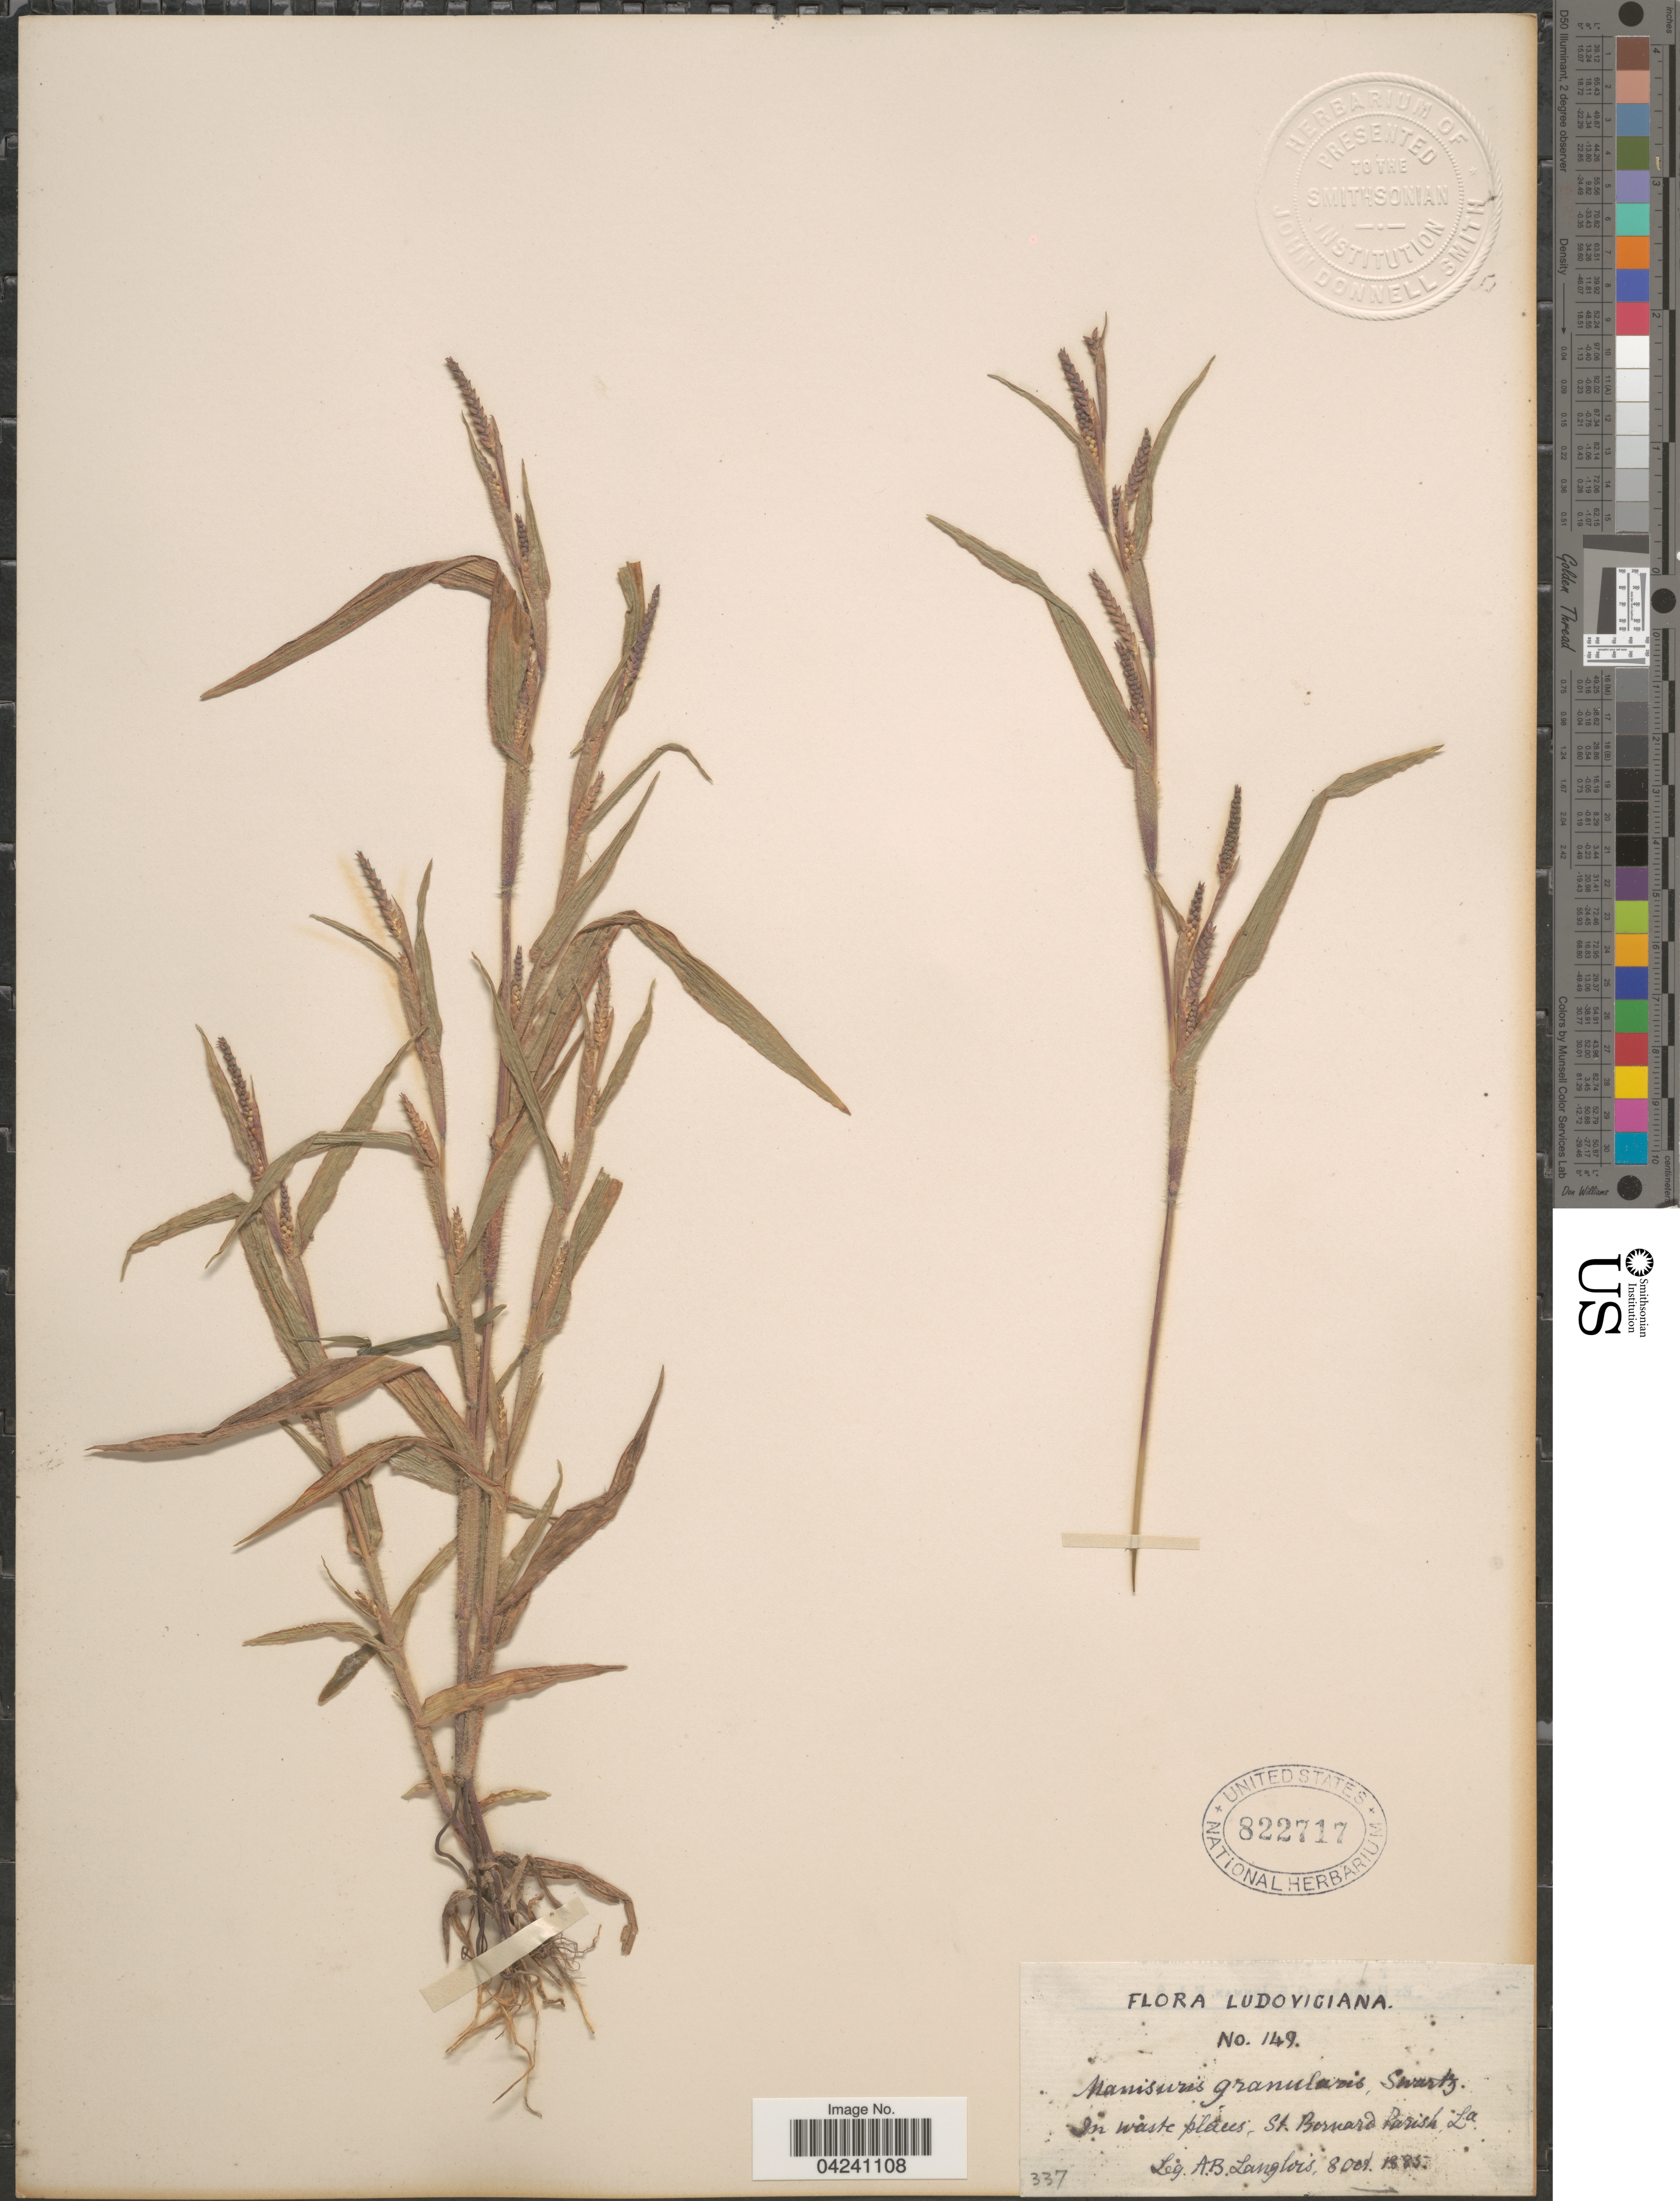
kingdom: Plantae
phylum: Tracheophyta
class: Liliopsida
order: Poales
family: Poaceae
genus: Hackelochloa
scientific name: Hackelochloa granularis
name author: (L.) Kuntze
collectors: A. Langlois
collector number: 149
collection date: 1885-10-08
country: United States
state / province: Louisiana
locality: Ludoviciana. In waste places, St. Bernard Parish.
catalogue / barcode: US 822717